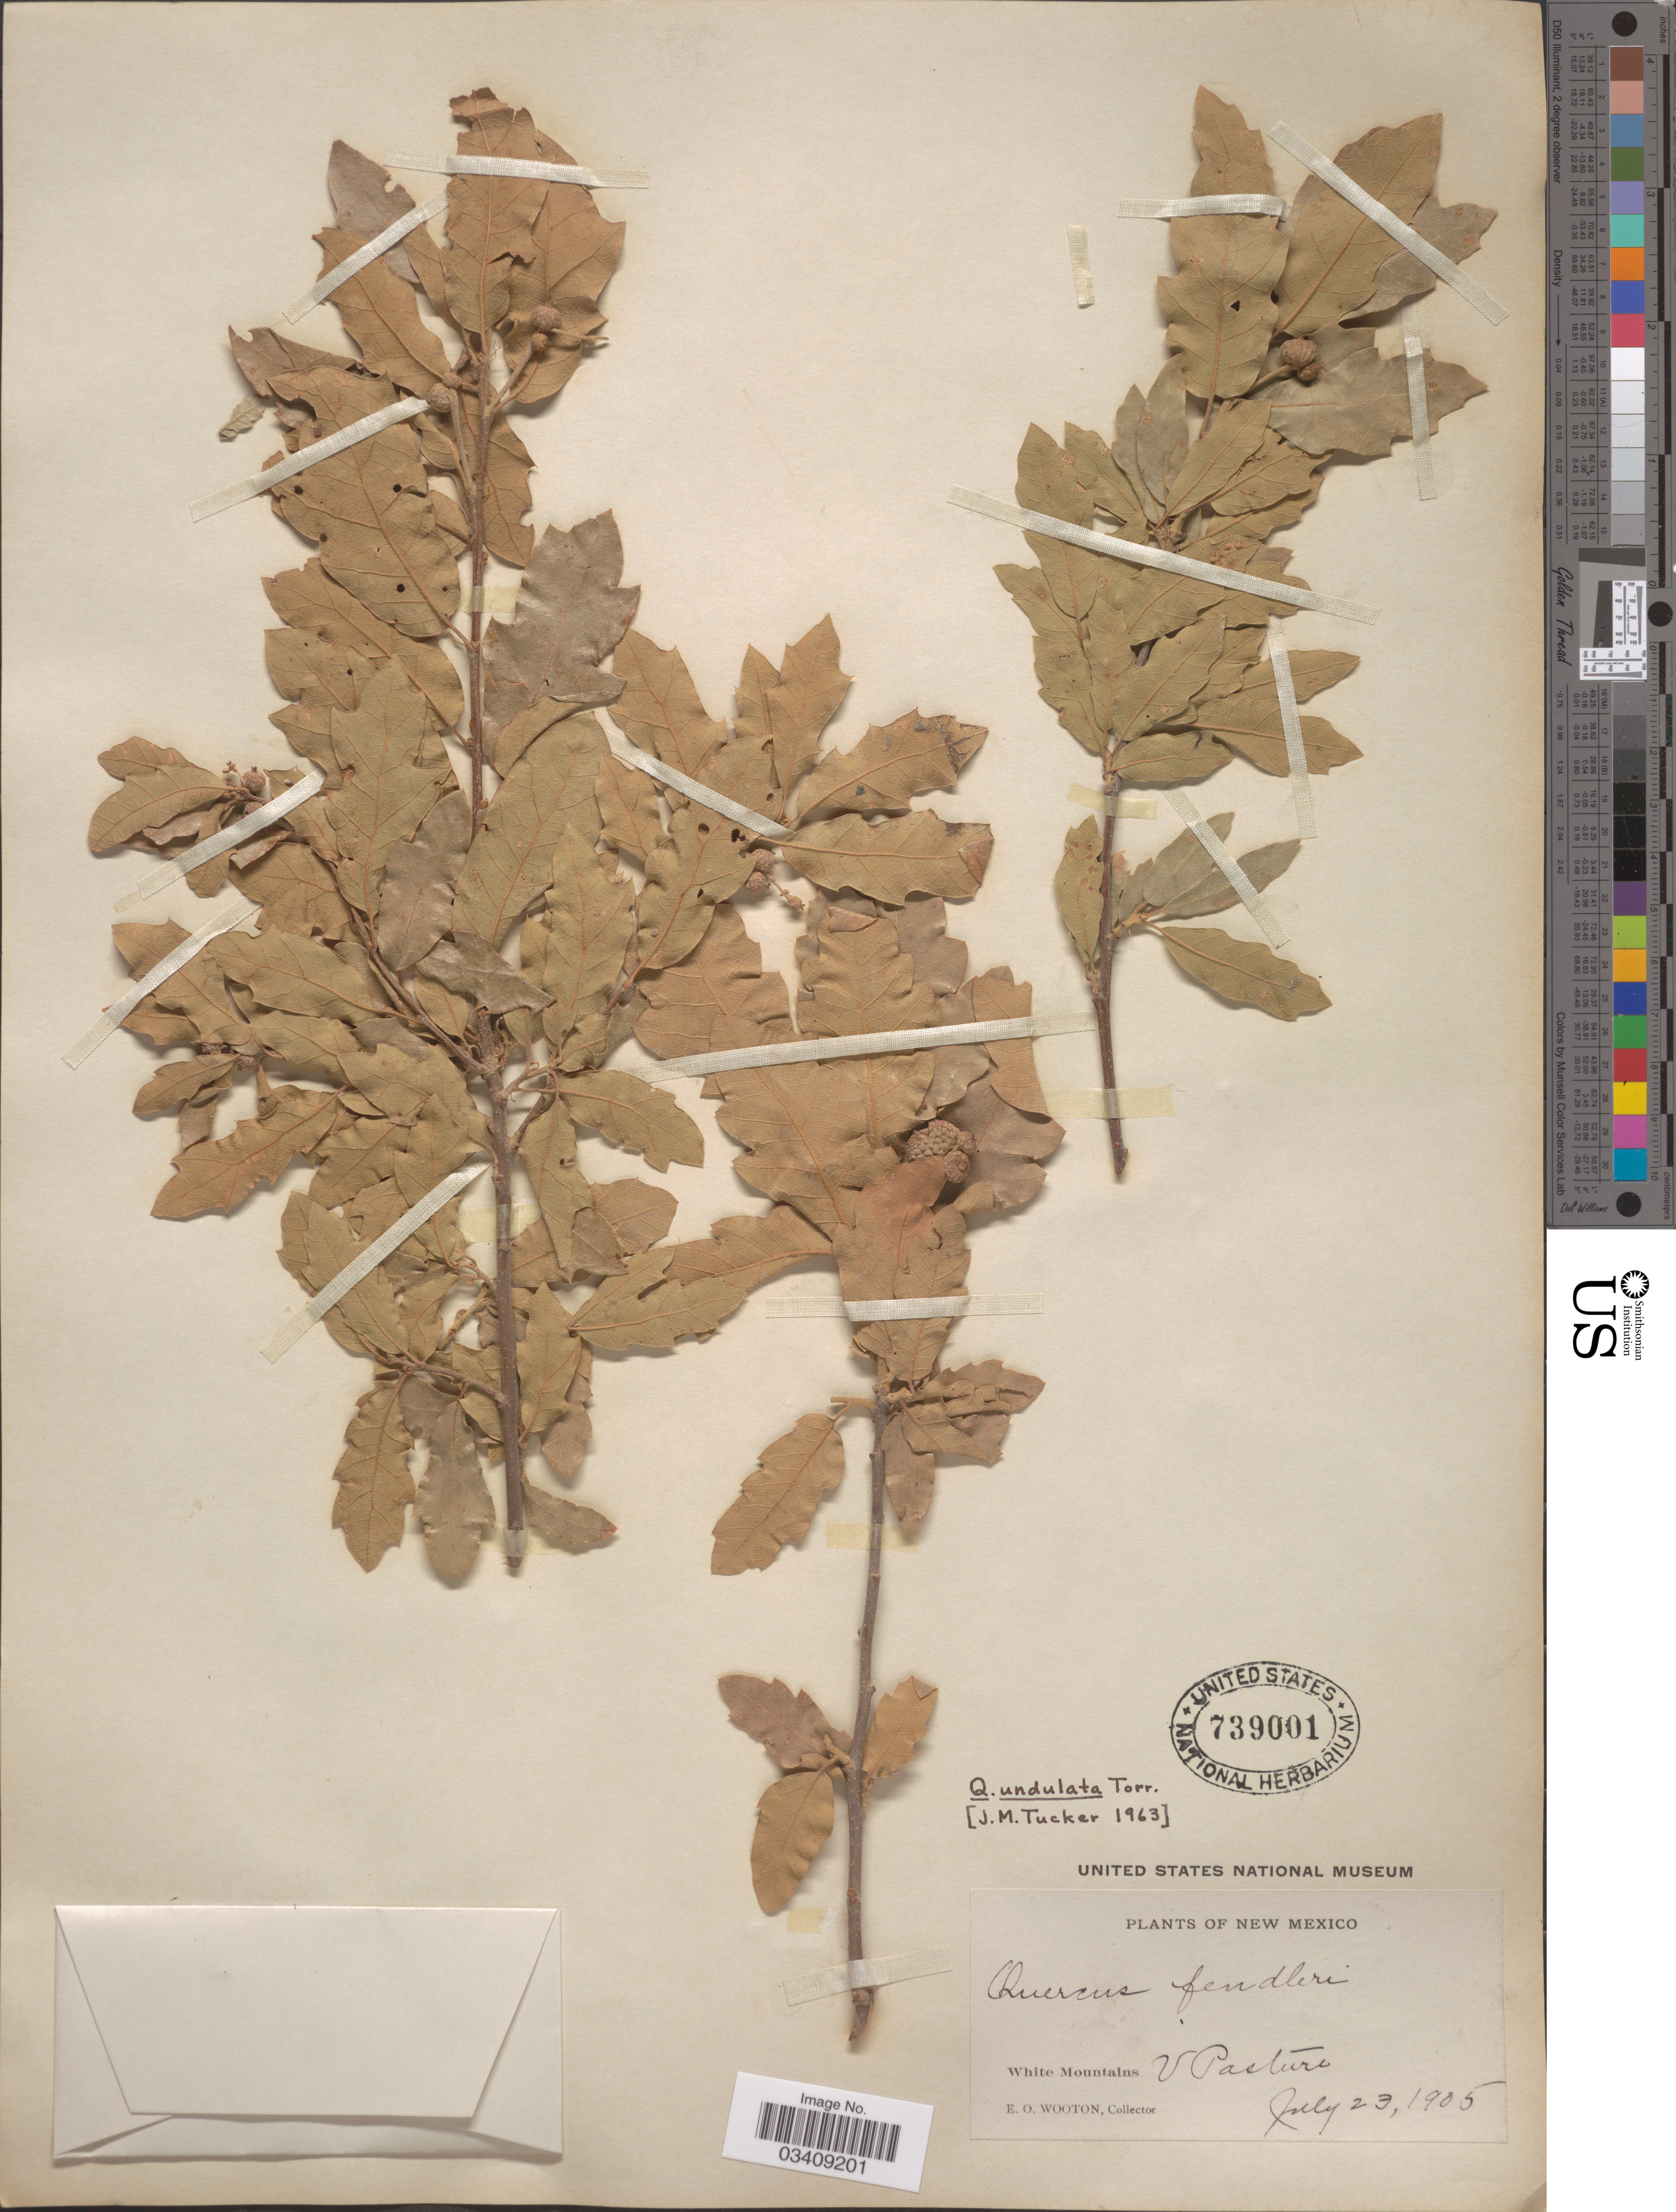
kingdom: Plantae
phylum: Tracheophyta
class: Magnoliopsida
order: Fagales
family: Fagaceae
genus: Quercus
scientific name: Quercus undulata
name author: Torr.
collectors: E. O. Wooton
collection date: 1905-07-23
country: United States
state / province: New Mexico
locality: White Mountains. V Pasture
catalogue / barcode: US 739001